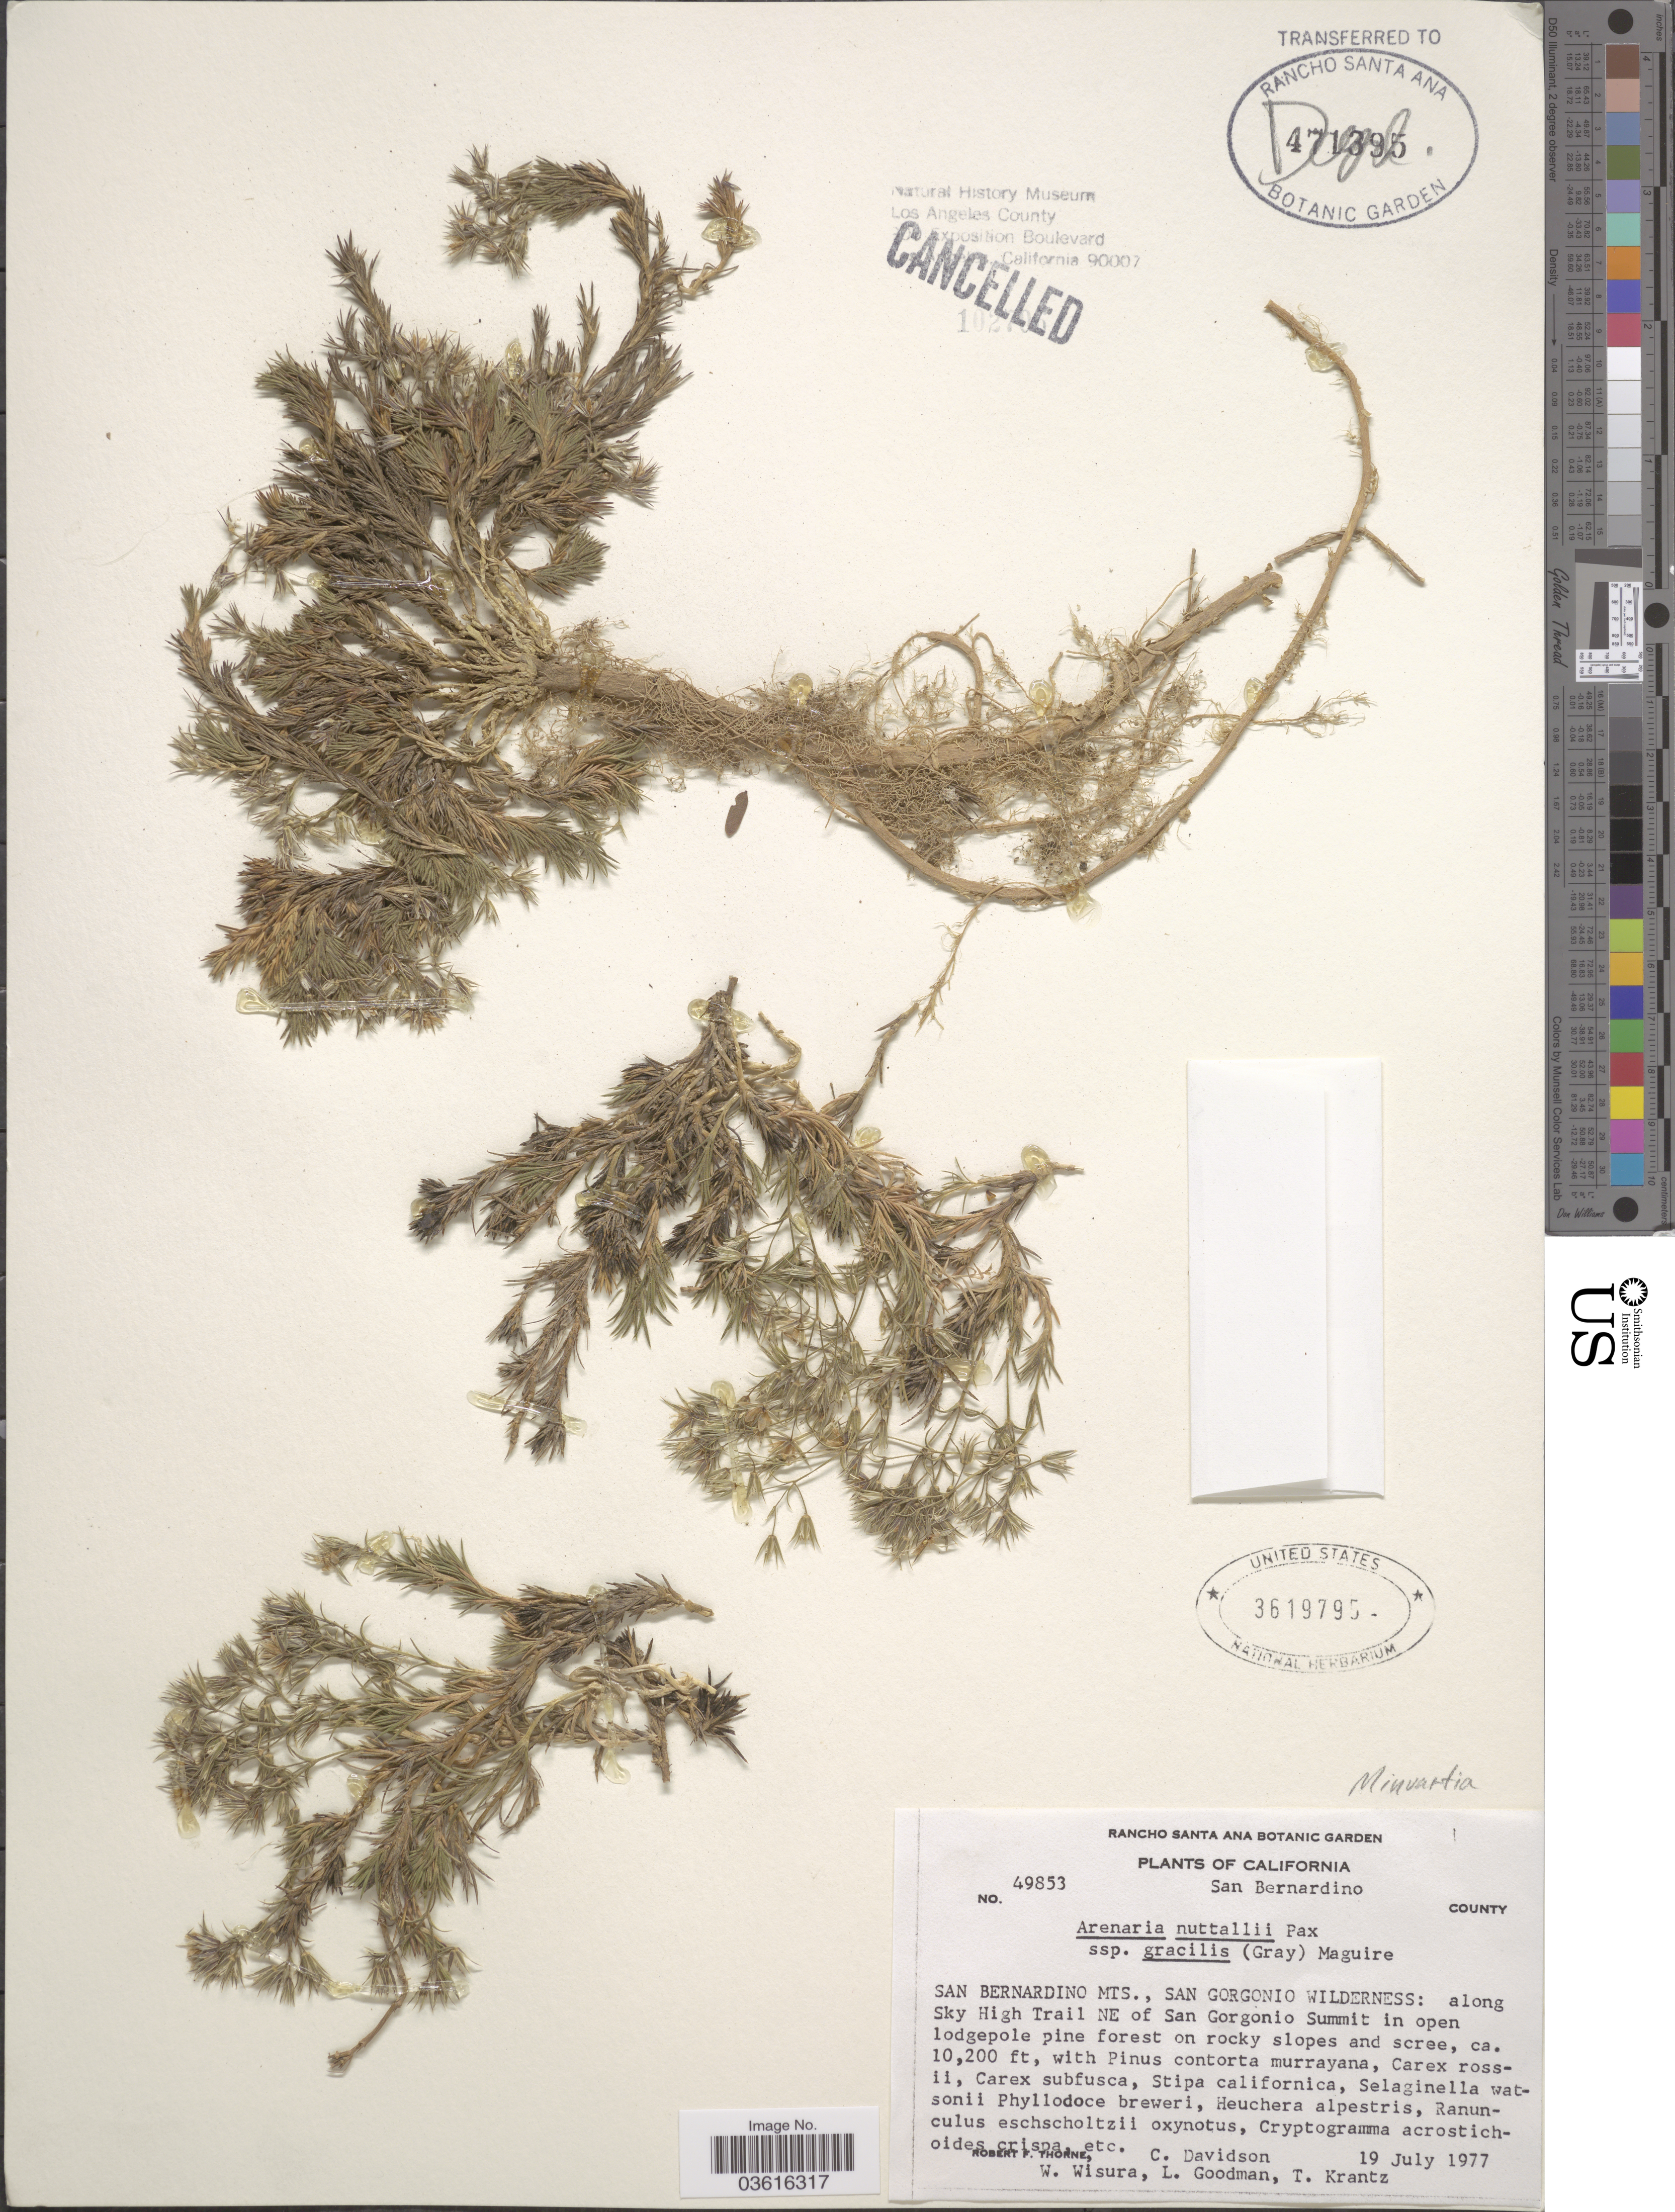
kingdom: Plantae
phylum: Tracheophyta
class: Magnoliopsida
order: Caryophyllales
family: Caryophyllaceae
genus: Minuartia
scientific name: Minuartia nuttallii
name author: (Pax) Briq.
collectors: R. F. Thorne, C. Davidson, W. Wisura, L. Goodman & T. Krantz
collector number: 49853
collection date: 1977-07-19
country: United States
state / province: California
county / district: San Bernardino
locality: San Bernardino County. San Bernardino Mts., San Gorgonio Wilderness: along Sky High Trail NE of San Gorgonio Summit in open lodgepole pine forest on rocky slopes and scree.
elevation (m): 3109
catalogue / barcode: US 3619795